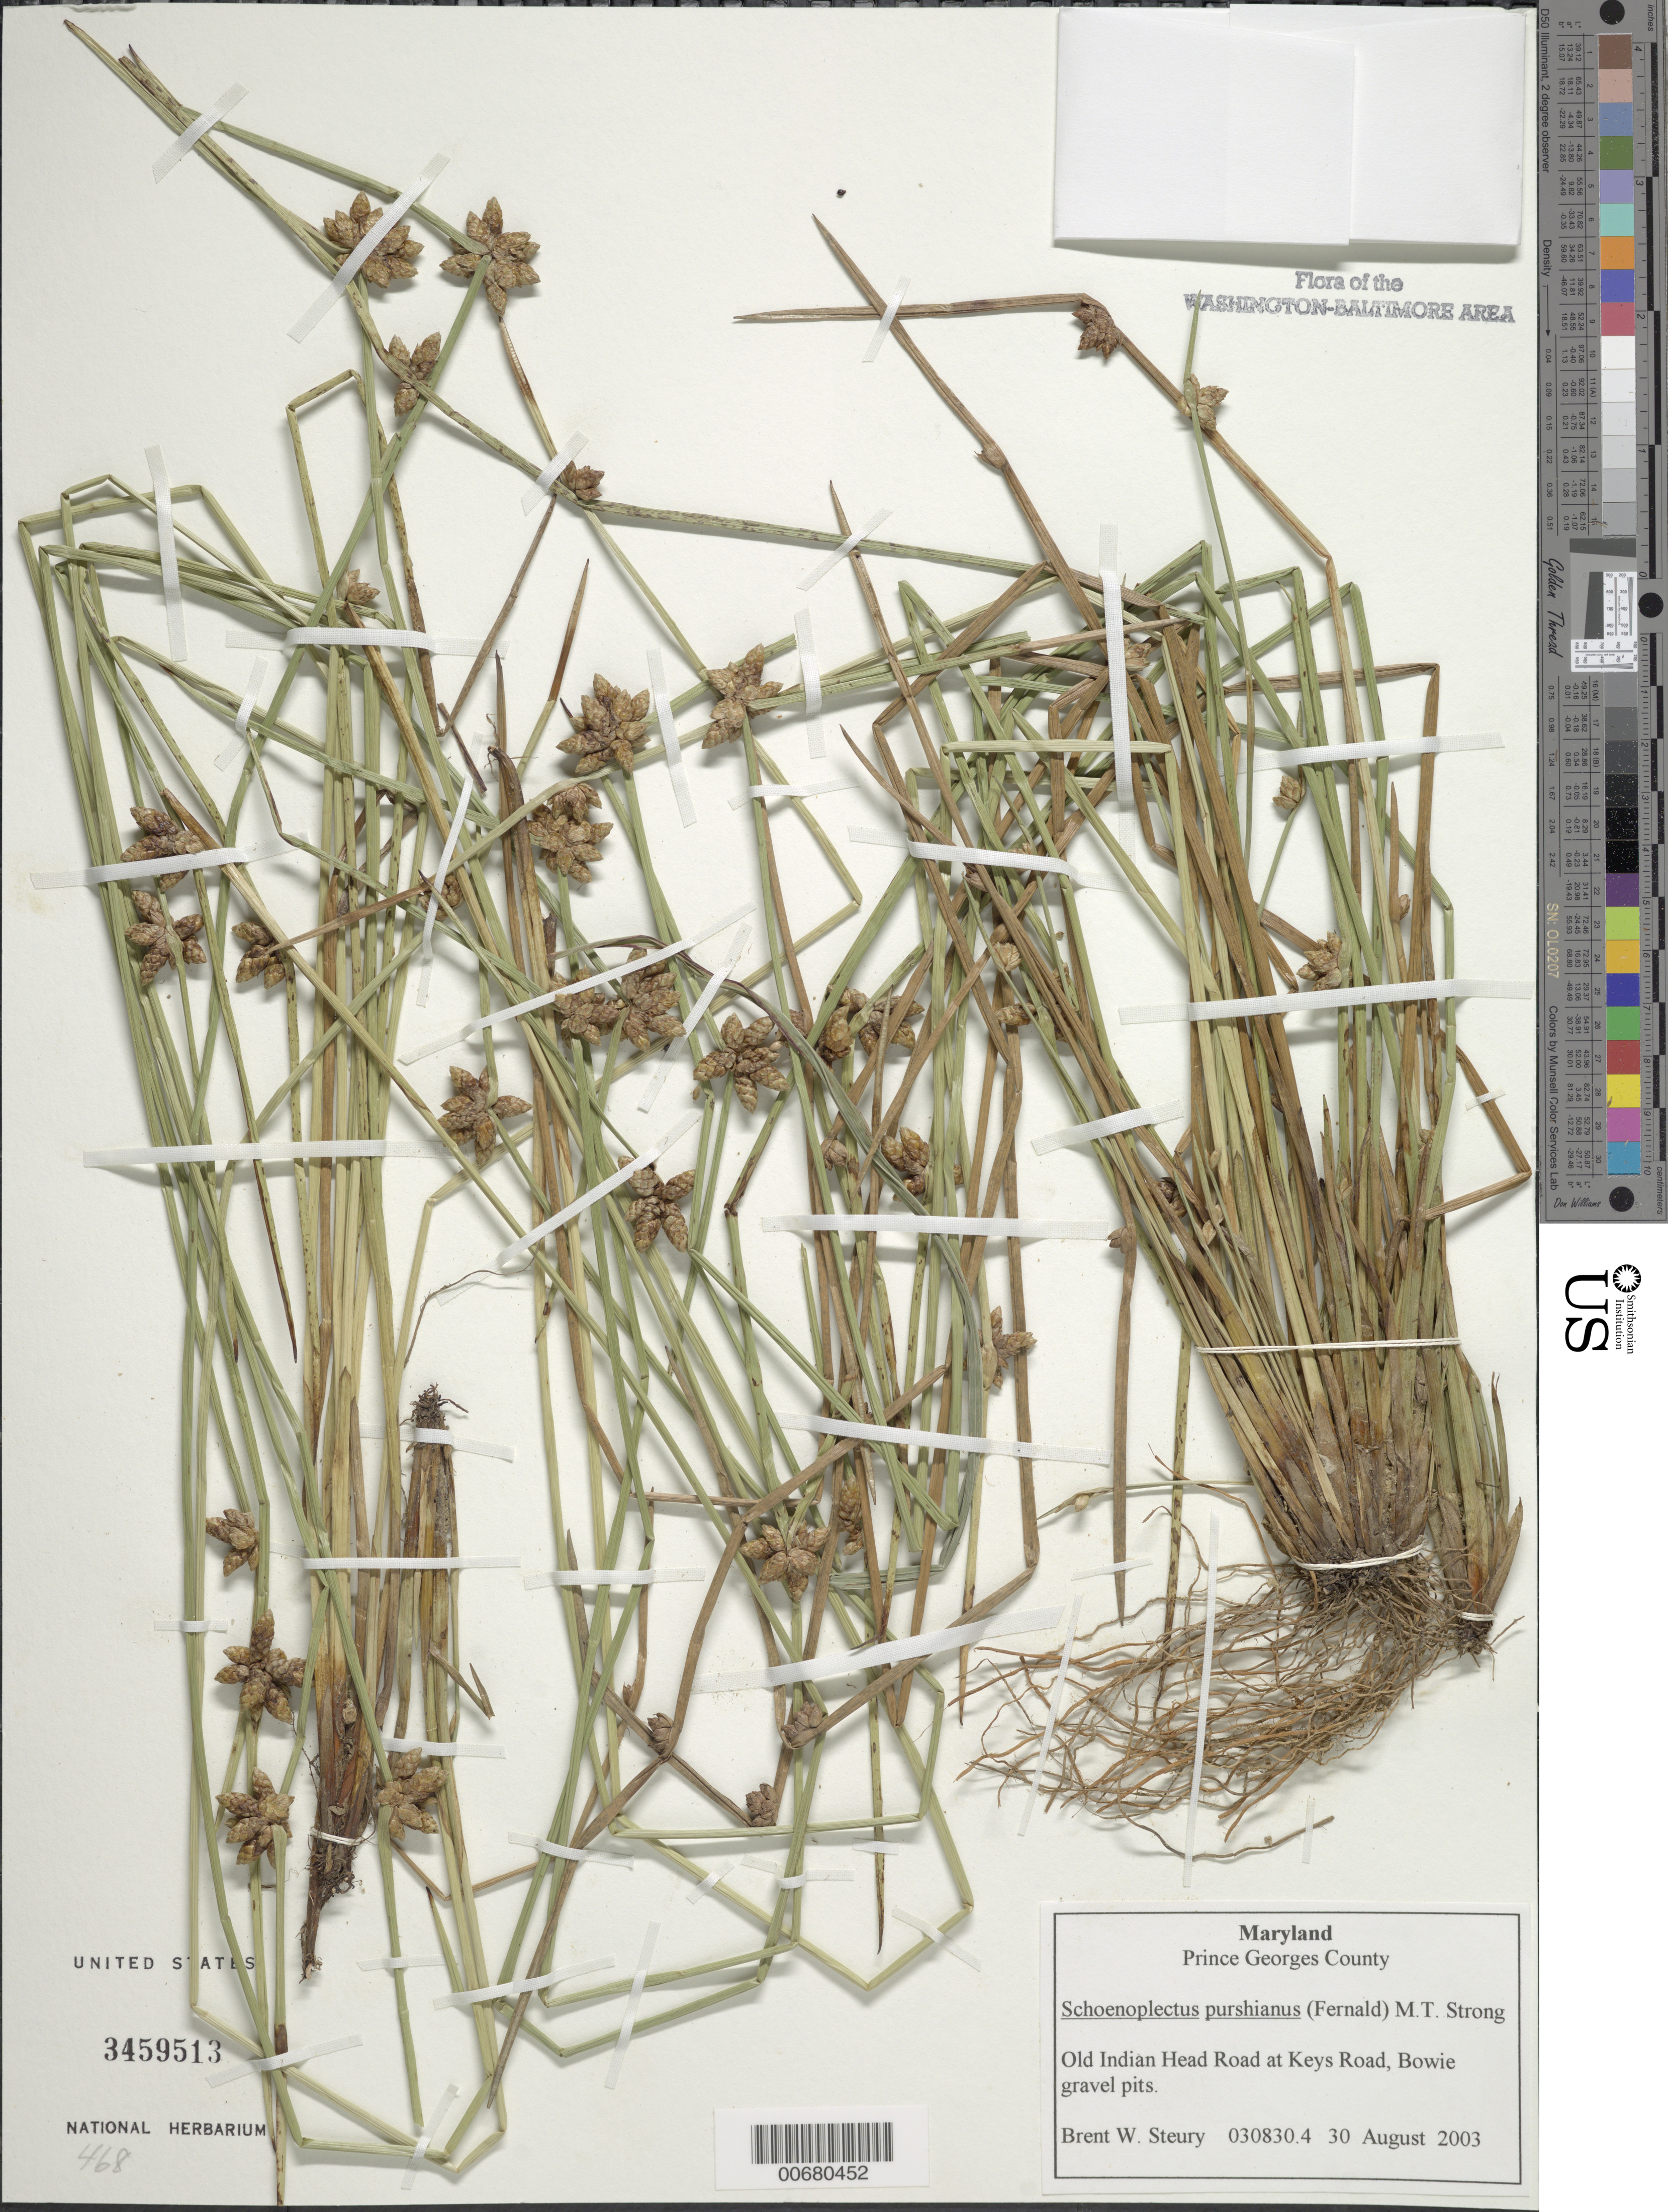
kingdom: Plantae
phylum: Tracheophyta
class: Liliopsida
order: Poales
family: Cyperaceae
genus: Schoenoplectus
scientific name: Schoenoplectus purshianus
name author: (Fernald) M.T. Strong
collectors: B. Steury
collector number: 030830.4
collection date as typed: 30 Aug 2003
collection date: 2003-08-30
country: United States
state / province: Maryland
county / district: Prince George's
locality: Old Indian Head Road at Keys Road, Bowie gravel pits.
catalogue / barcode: US 3459513